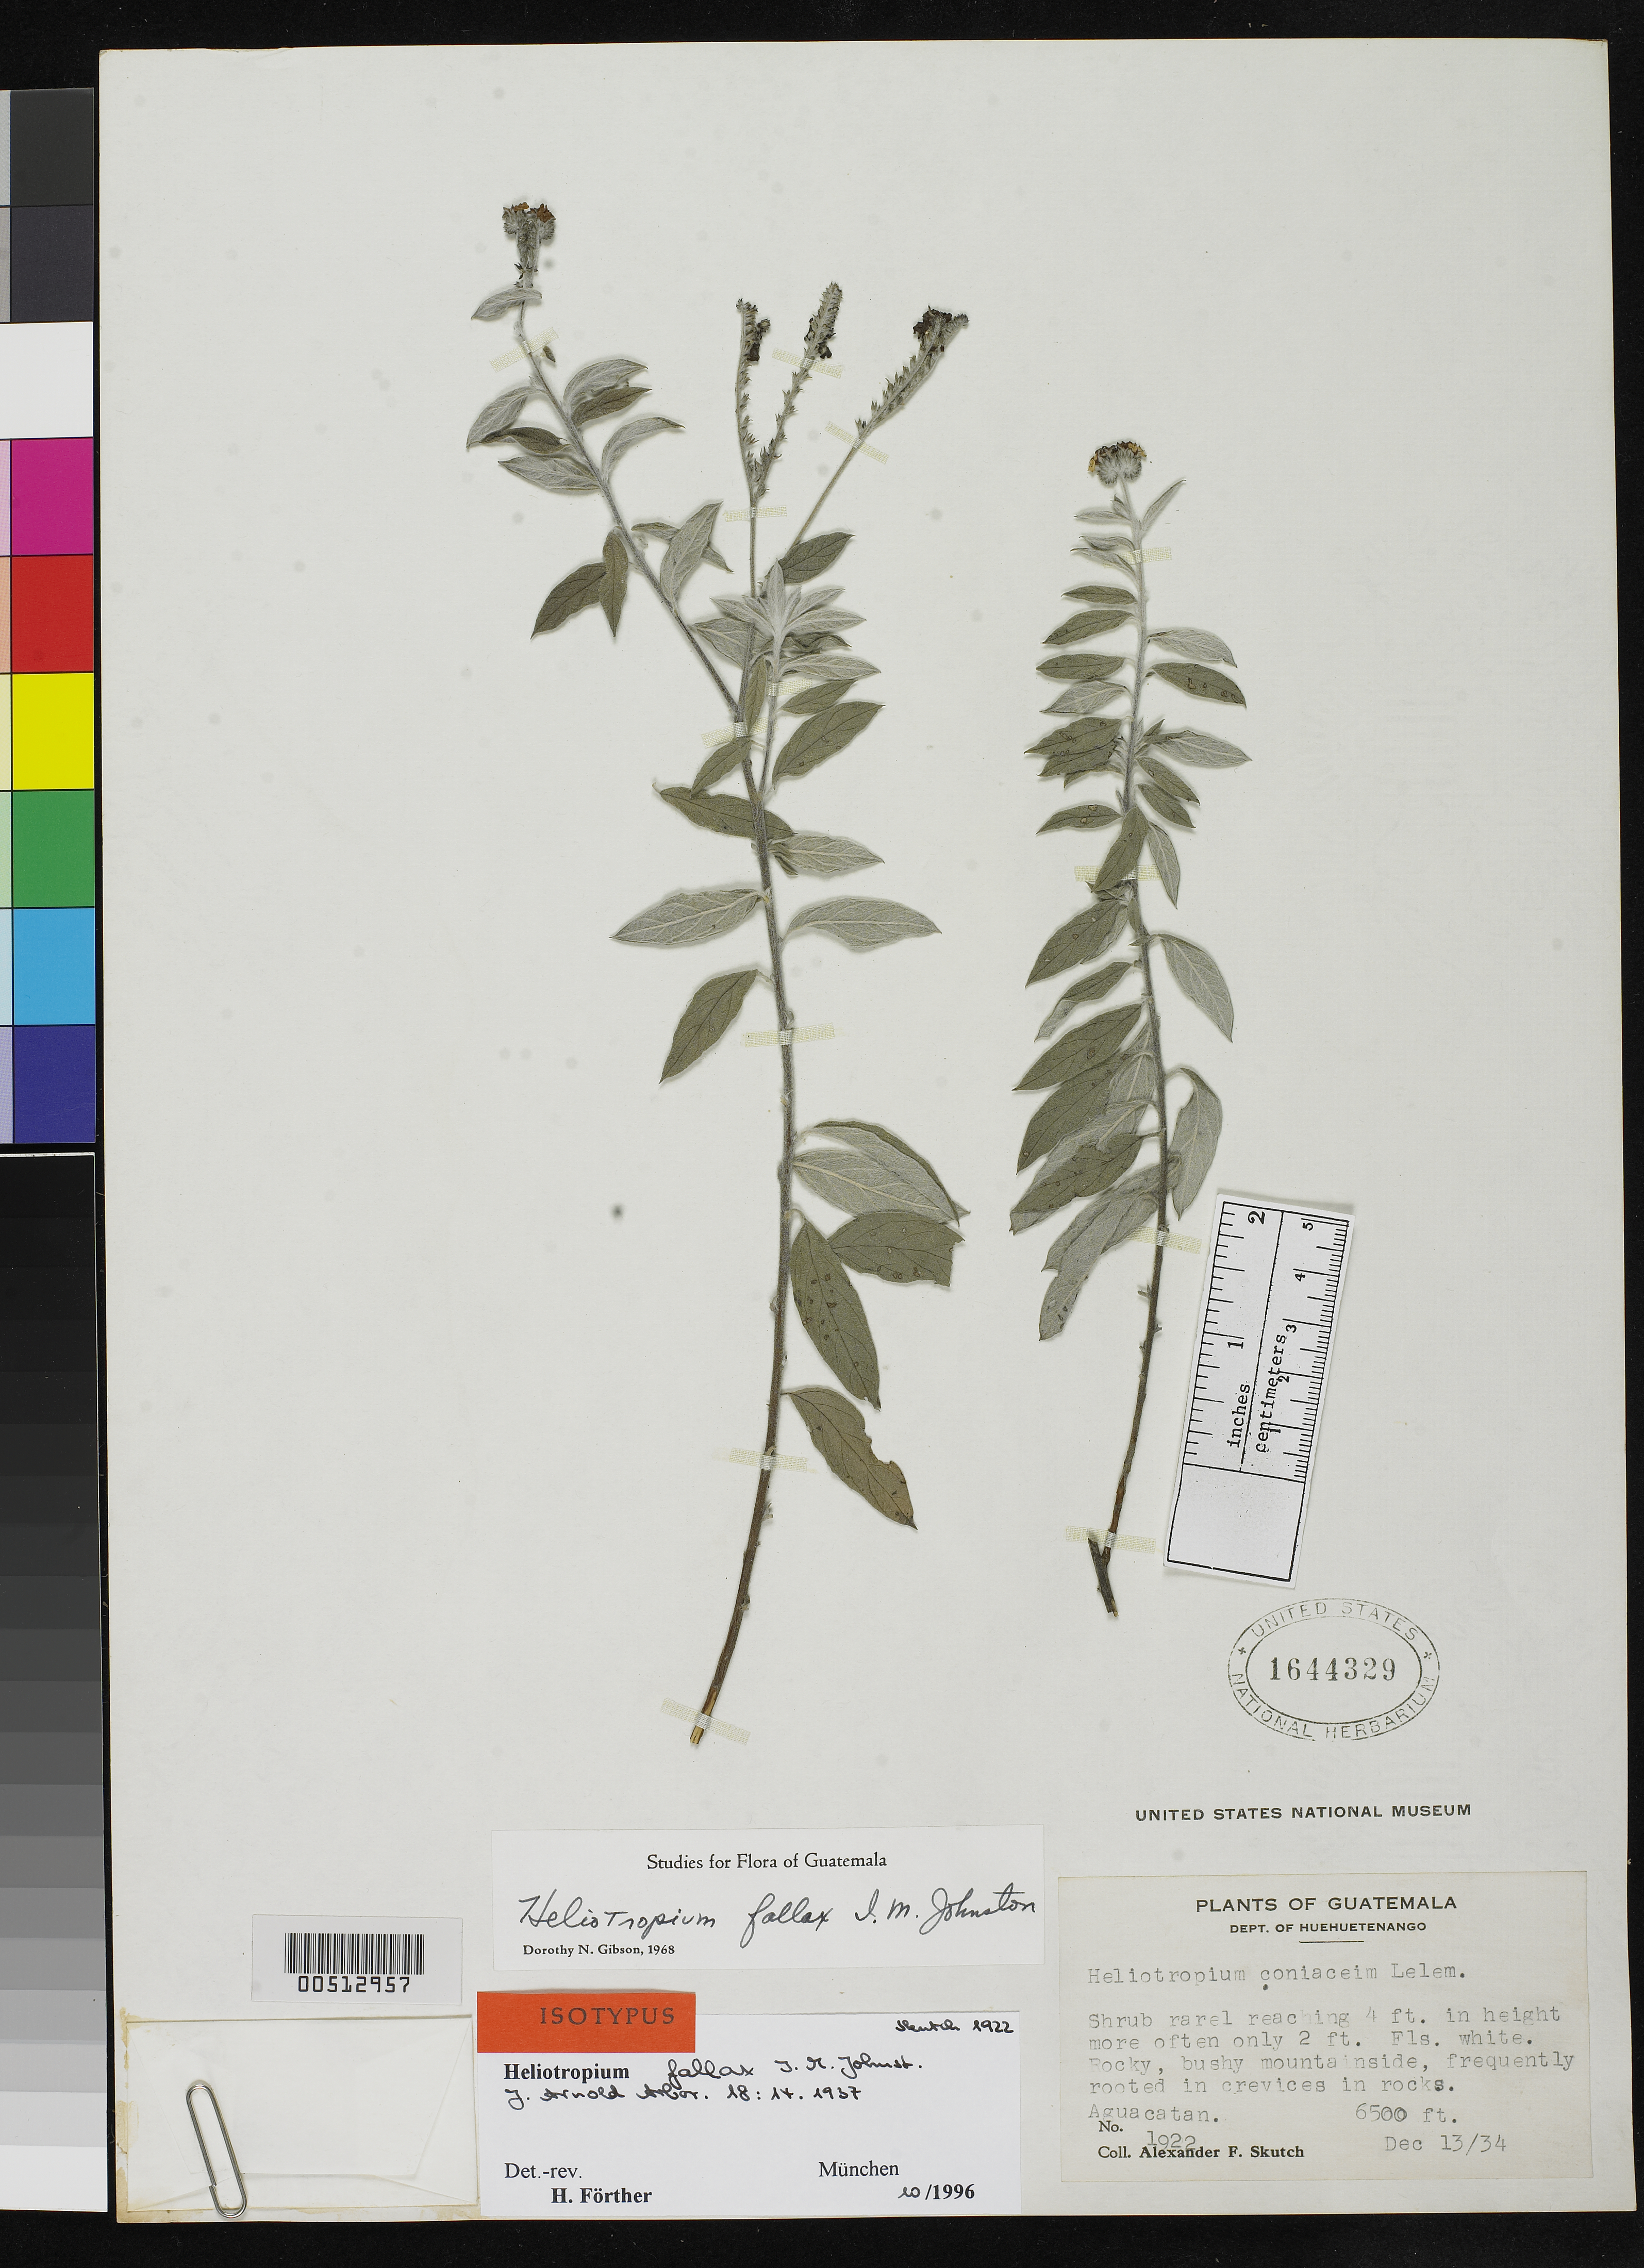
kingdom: Plantae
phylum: Tracheophyta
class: Magnoliopsida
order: Boraginales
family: Heliotropiaceae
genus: Heliotropium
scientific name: Heliotropium fallax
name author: I.M. Johnst.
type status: Isotype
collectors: A. F. Skutch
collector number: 1922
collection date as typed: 13 Dec 1934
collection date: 1934-12-13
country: Guatemala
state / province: Huehuetenango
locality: Aguacatan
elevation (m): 1981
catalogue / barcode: US 1644329